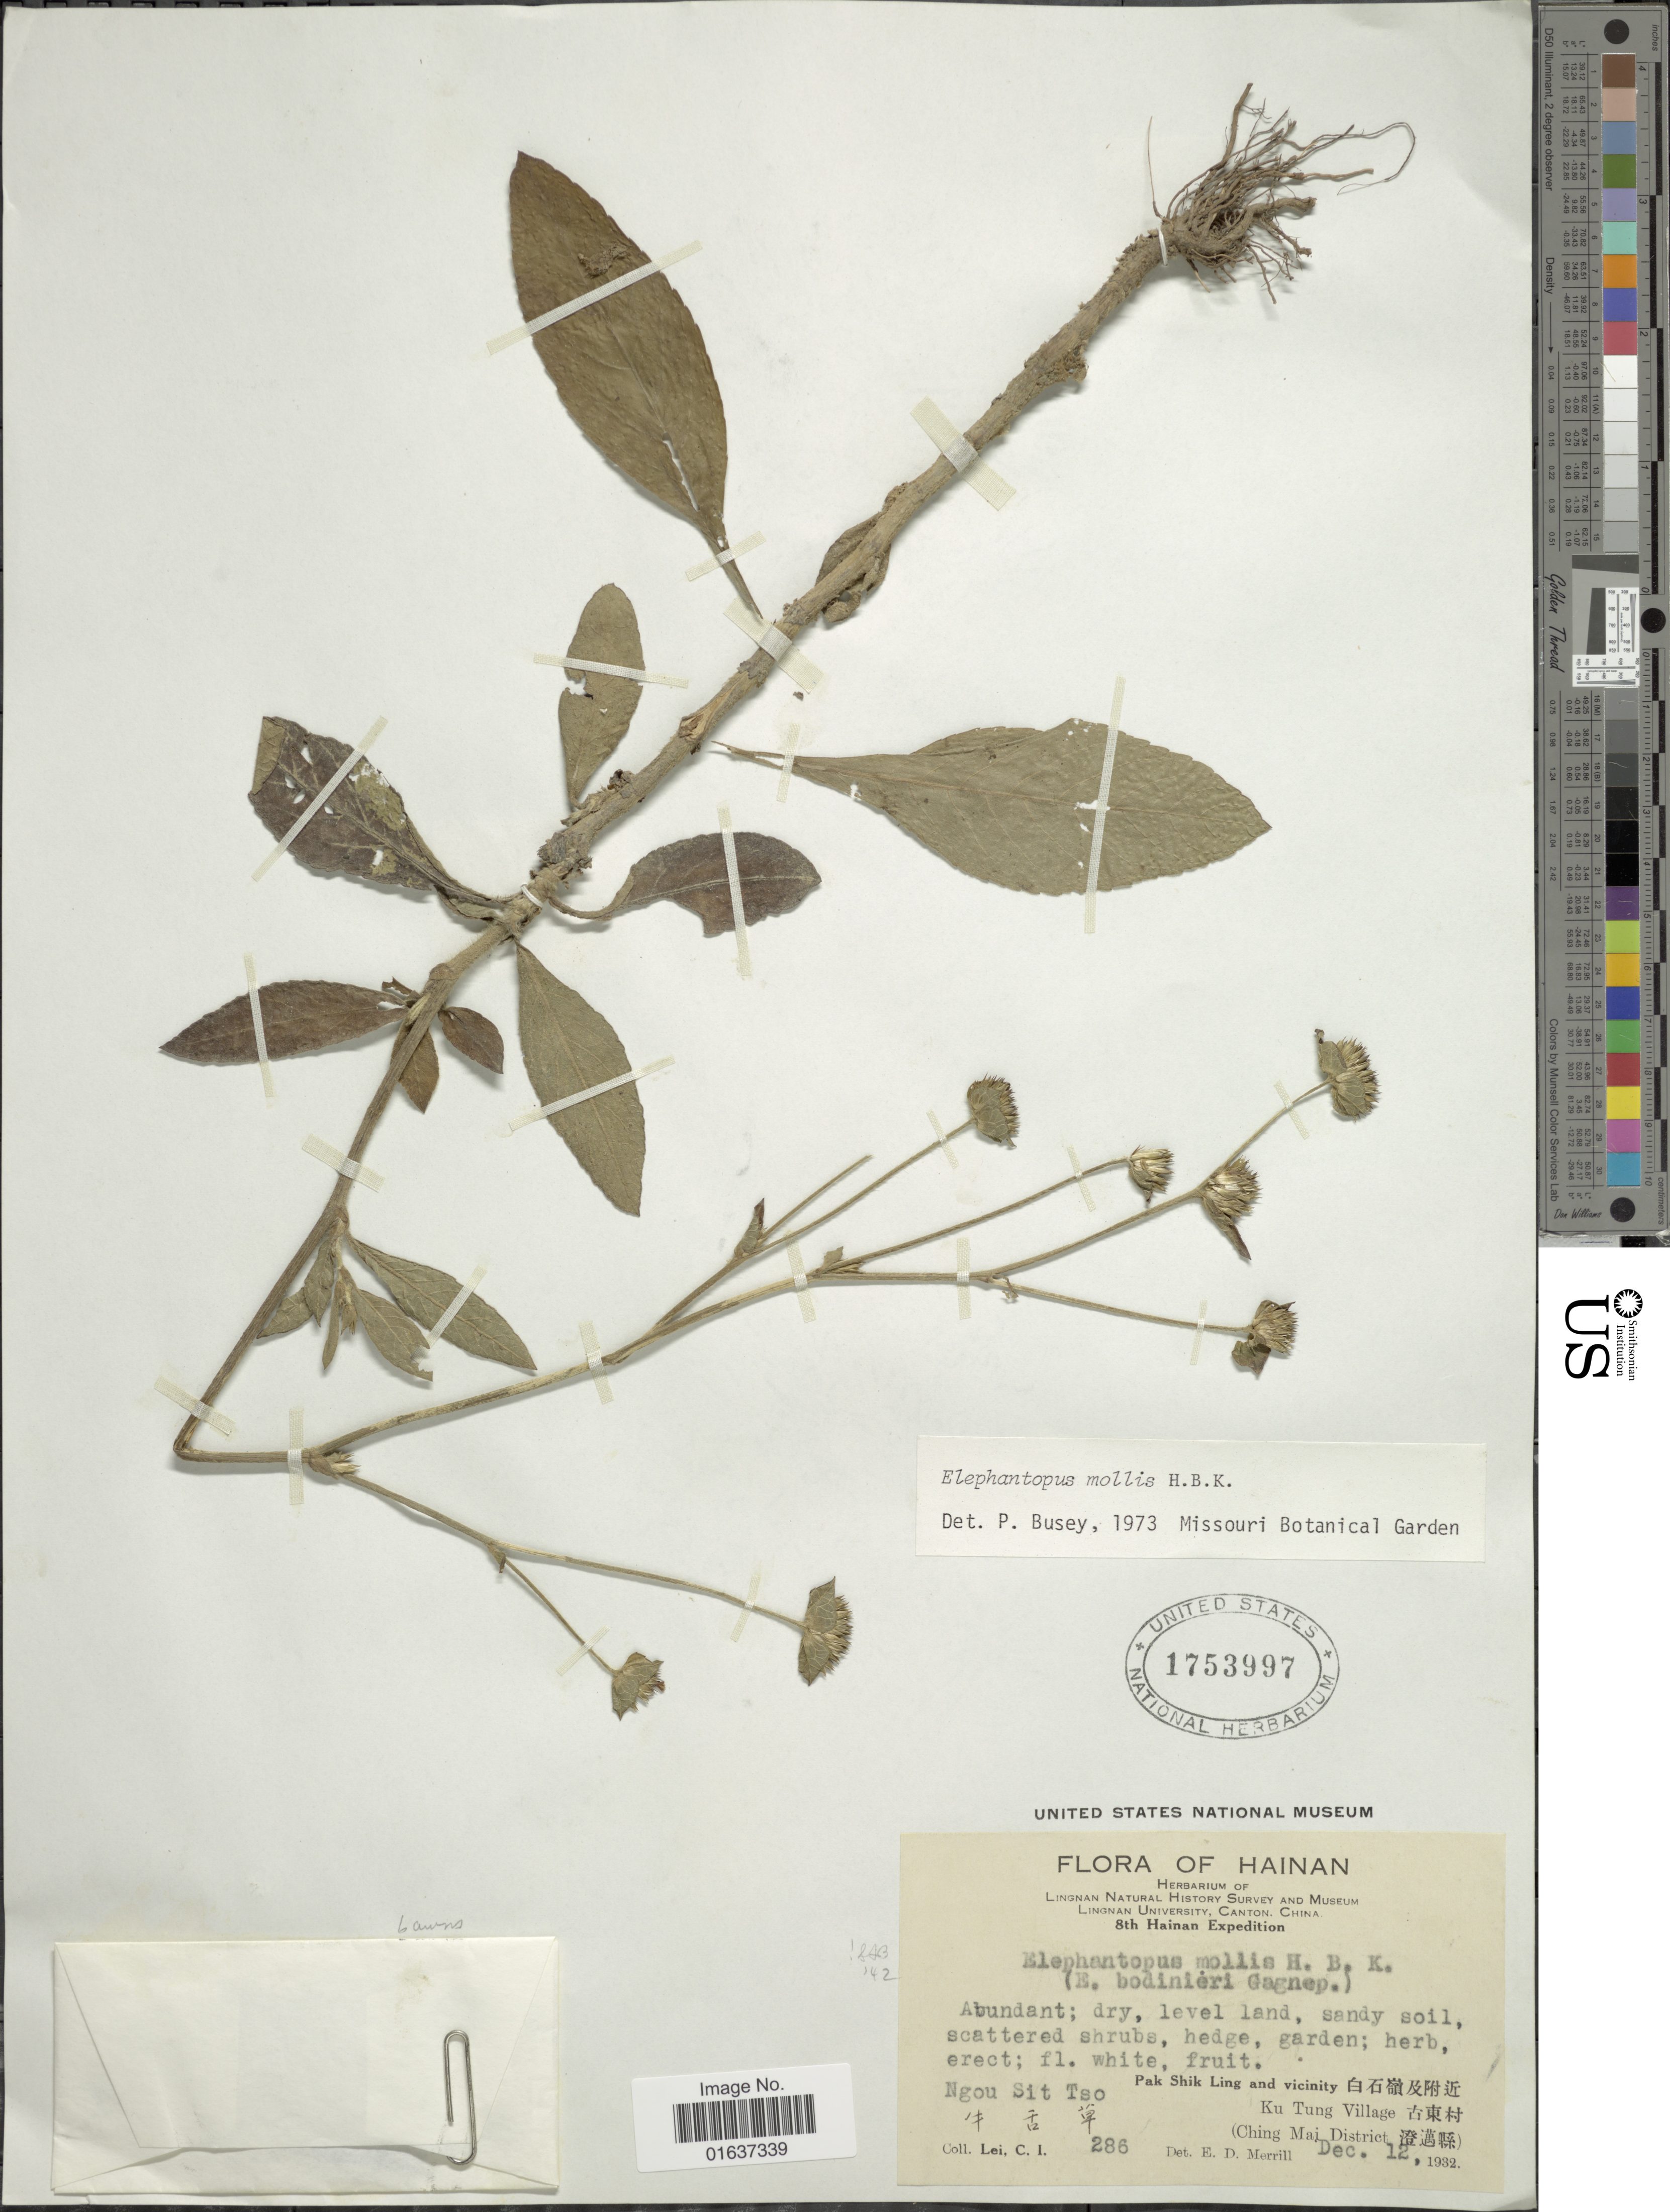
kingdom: Plantae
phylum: Tracheophyta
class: Magnoliopsida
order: Asterales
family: Asteraceae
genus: Elephantopus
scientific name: Elephantopus mollis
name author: Kunth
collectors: C. I. Lei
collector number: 286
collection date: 1932-12-12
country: China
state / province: Hainan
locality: Ngou Sit Tso, Pak Shik Ling and vicinity, Ku Tung Village (Ching Mai District)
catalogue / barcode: US 1753997